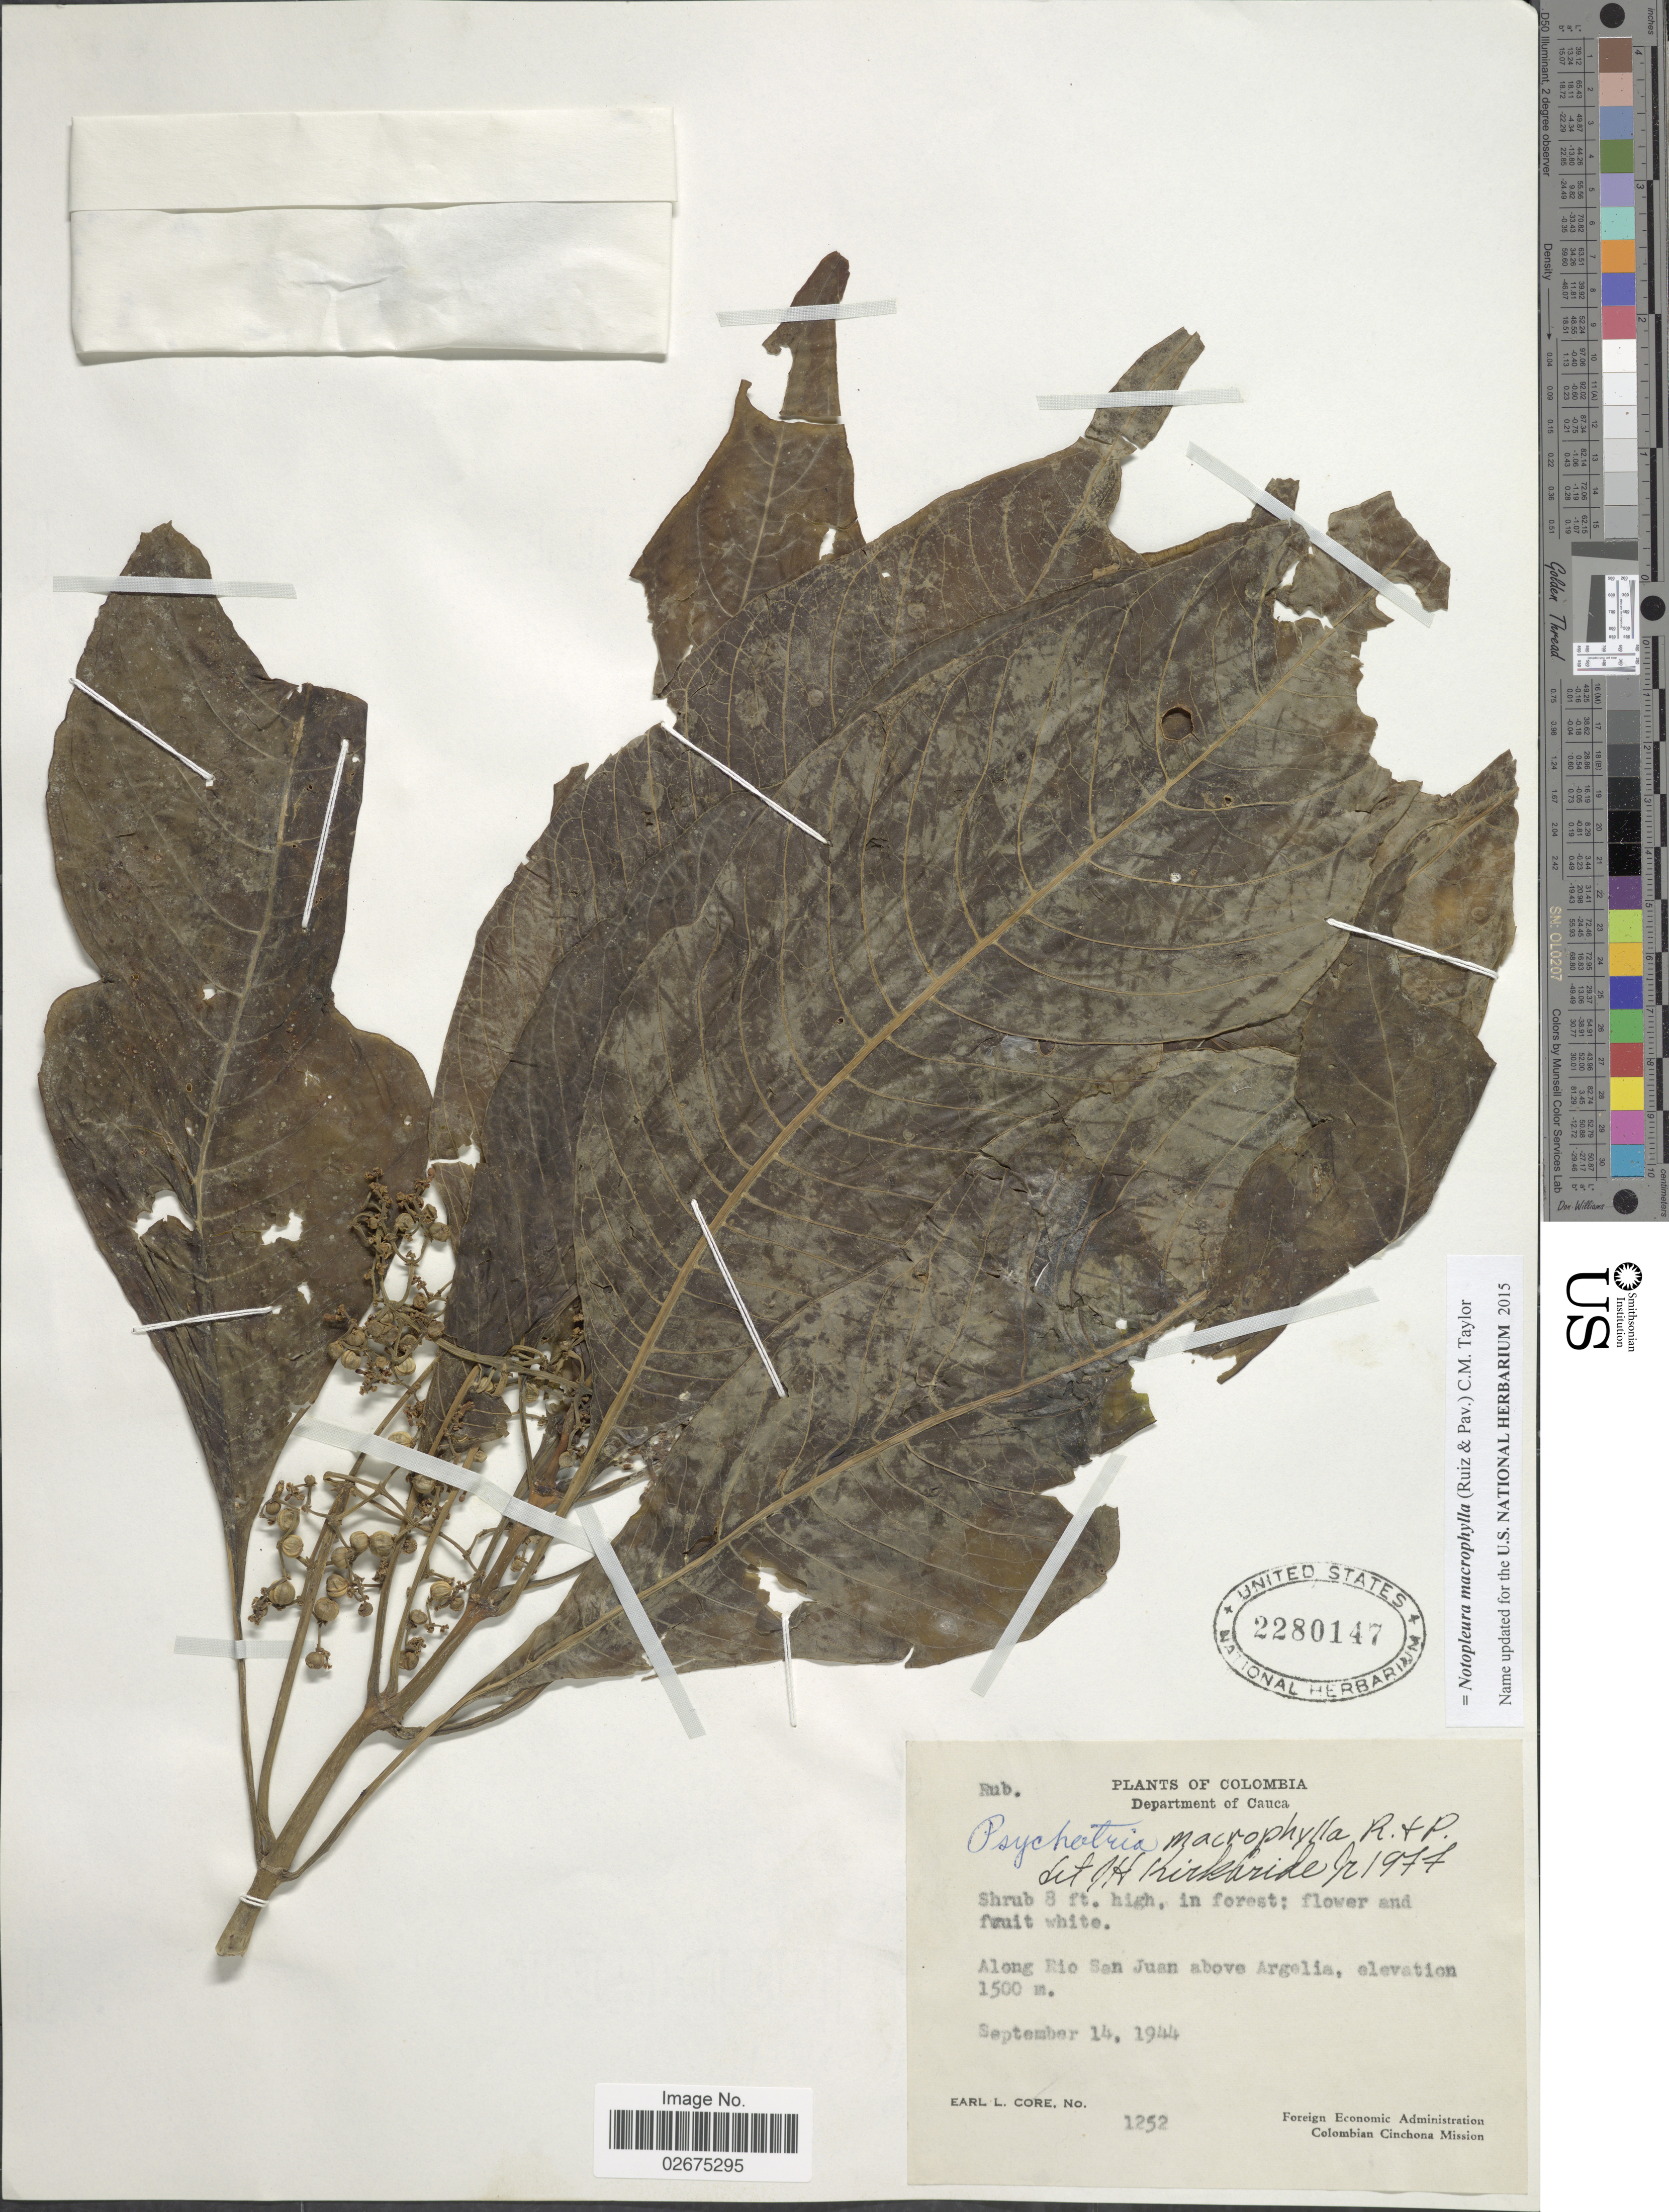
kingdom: Plantae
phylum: Tracheophyta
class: Magnoliopsida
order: Gentianales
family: Rubiaceae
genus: Notopleura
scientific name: Notopleura macrophylla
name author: (Ruiz & Pav.) C.M. Taylor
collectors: E. L. Core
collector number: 1252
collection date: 1944-09-14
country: Colombia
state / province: Cauca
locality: Department of Cauca, in forest, Along Rio San Juan above Argelia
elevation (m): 1500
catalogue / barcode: US 2280147